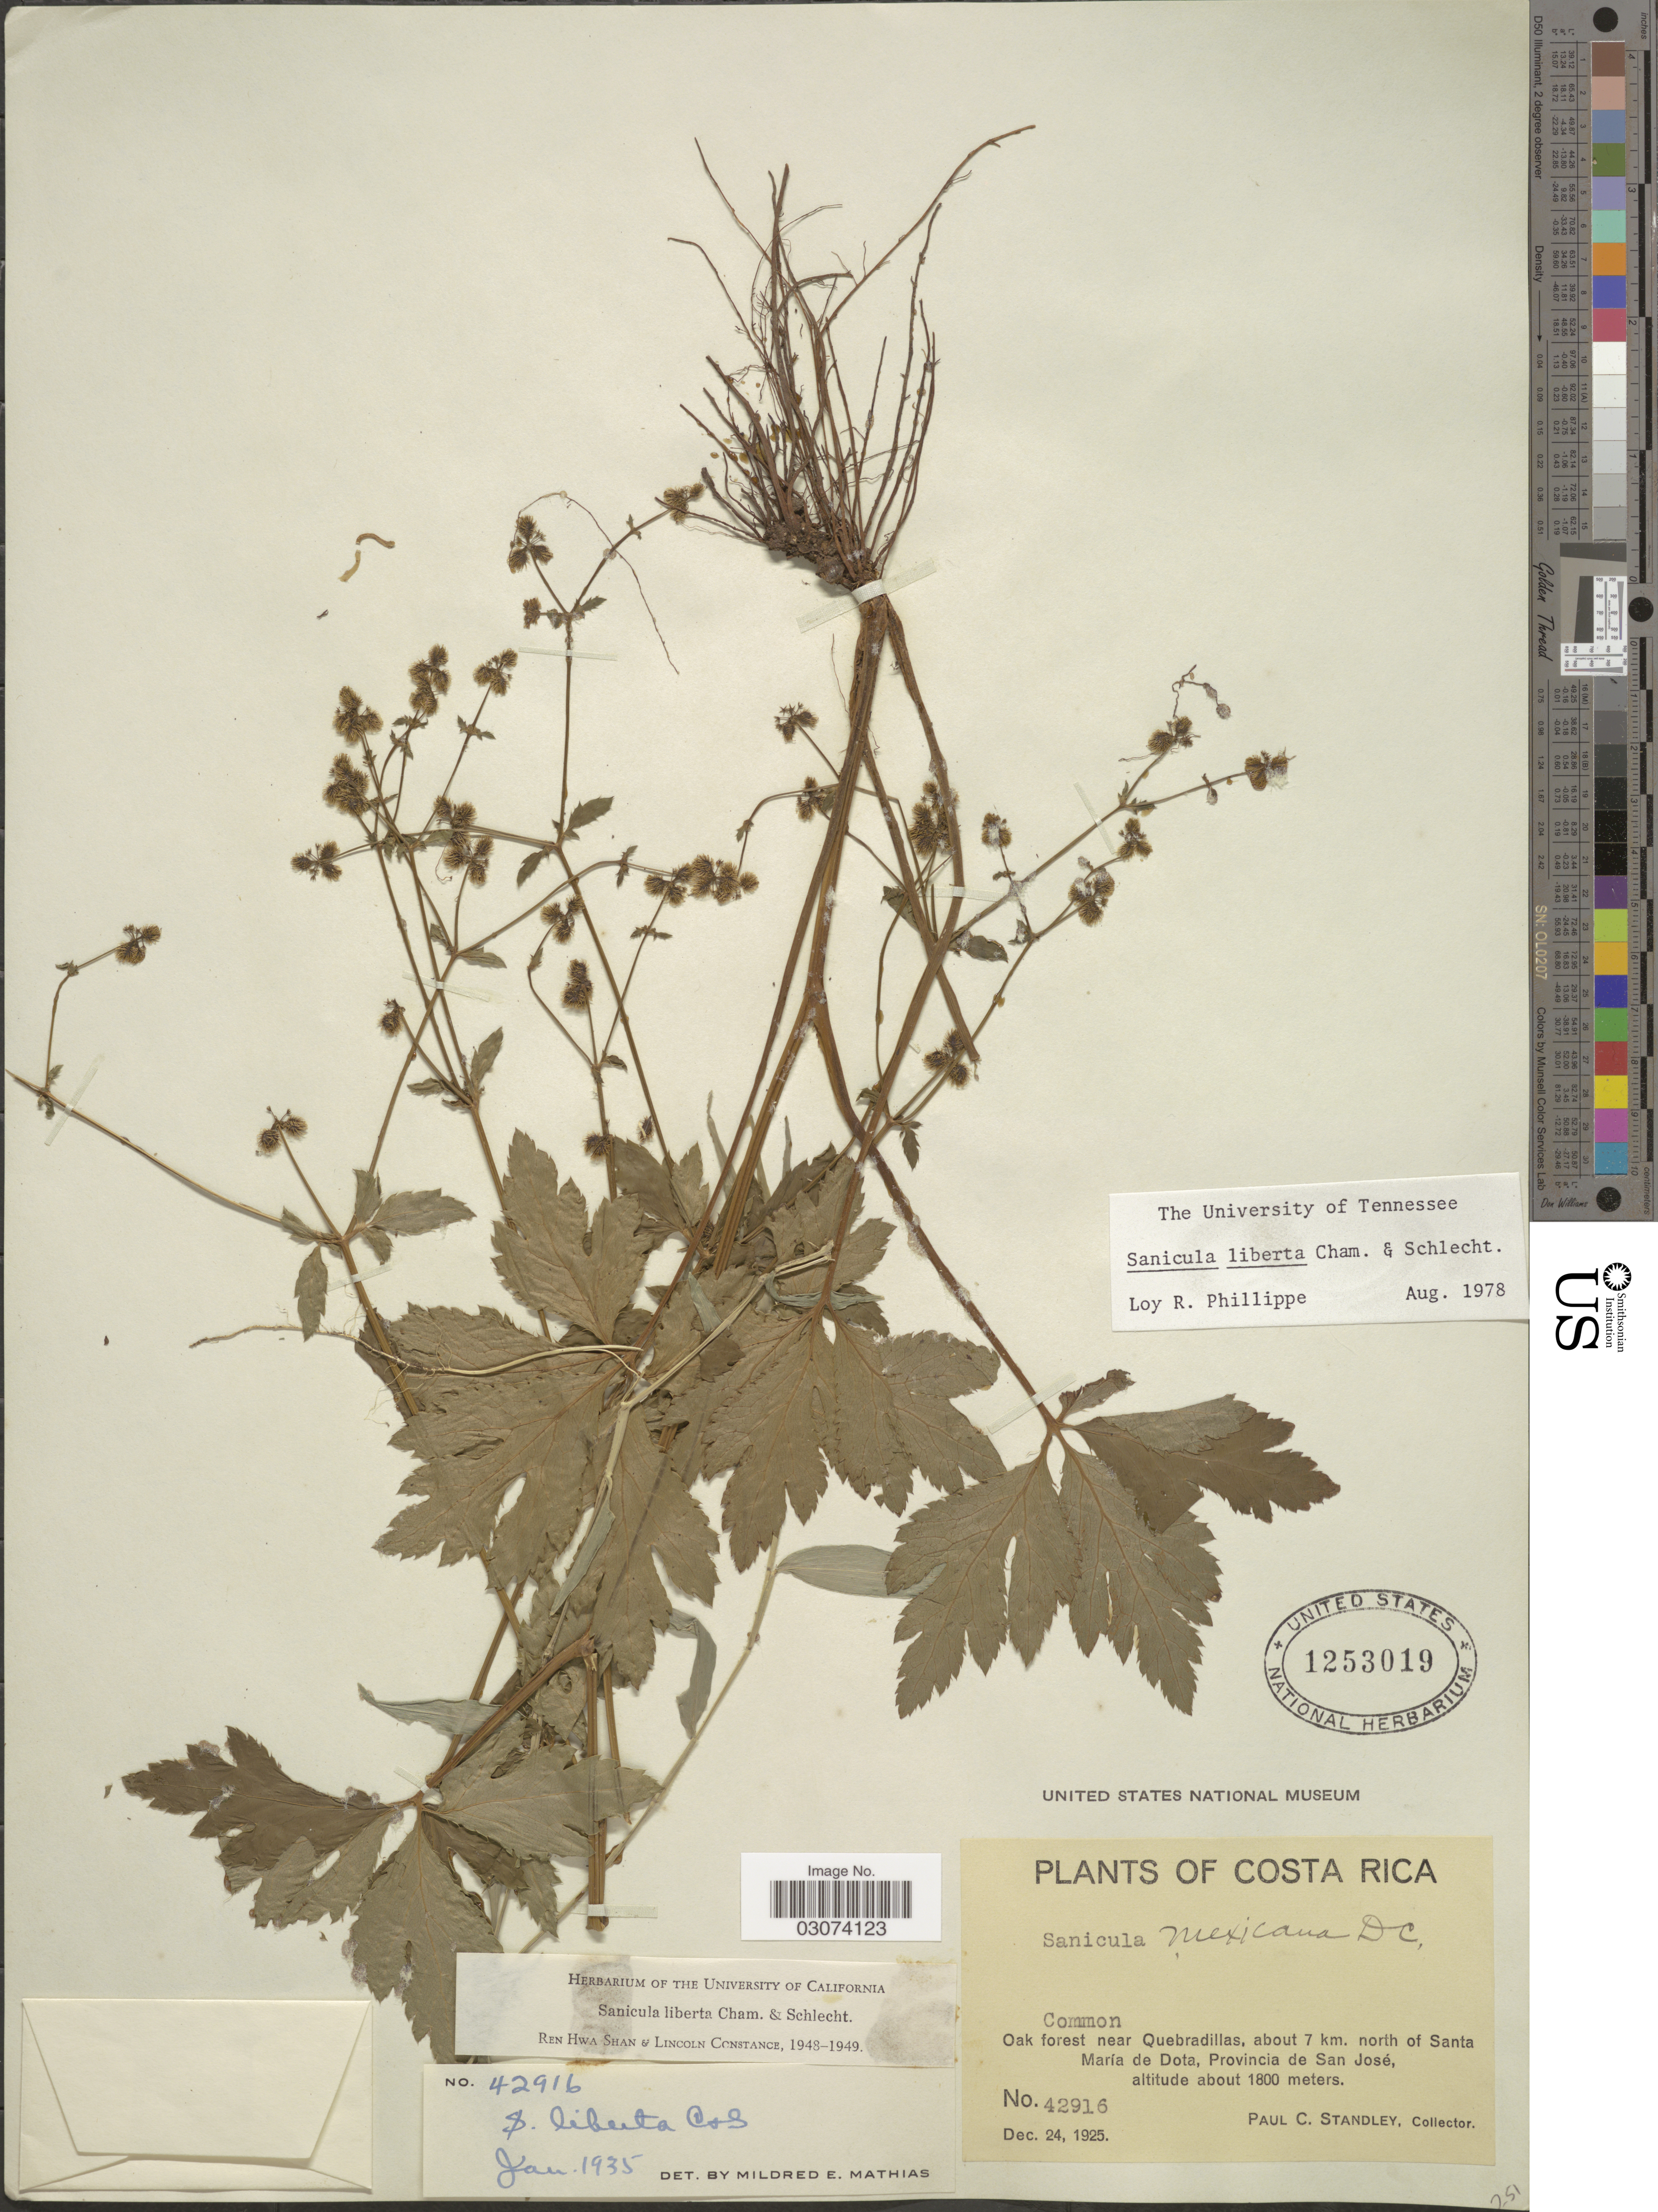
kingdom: Plantae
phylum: Tracheophyta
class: Magnoliopsida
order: Apiales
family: Apiaceae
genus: Sanicula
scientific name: Sanicula liberta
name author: Cham. & Schltdl.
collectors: P. C. Standley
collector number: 42916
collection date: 1925-12-24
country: Costa Rica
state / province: San José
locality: Oak forest near Quebradillas, about 7 km. north of Santa María de Dota.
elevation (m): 1800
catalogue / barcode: US 1253019